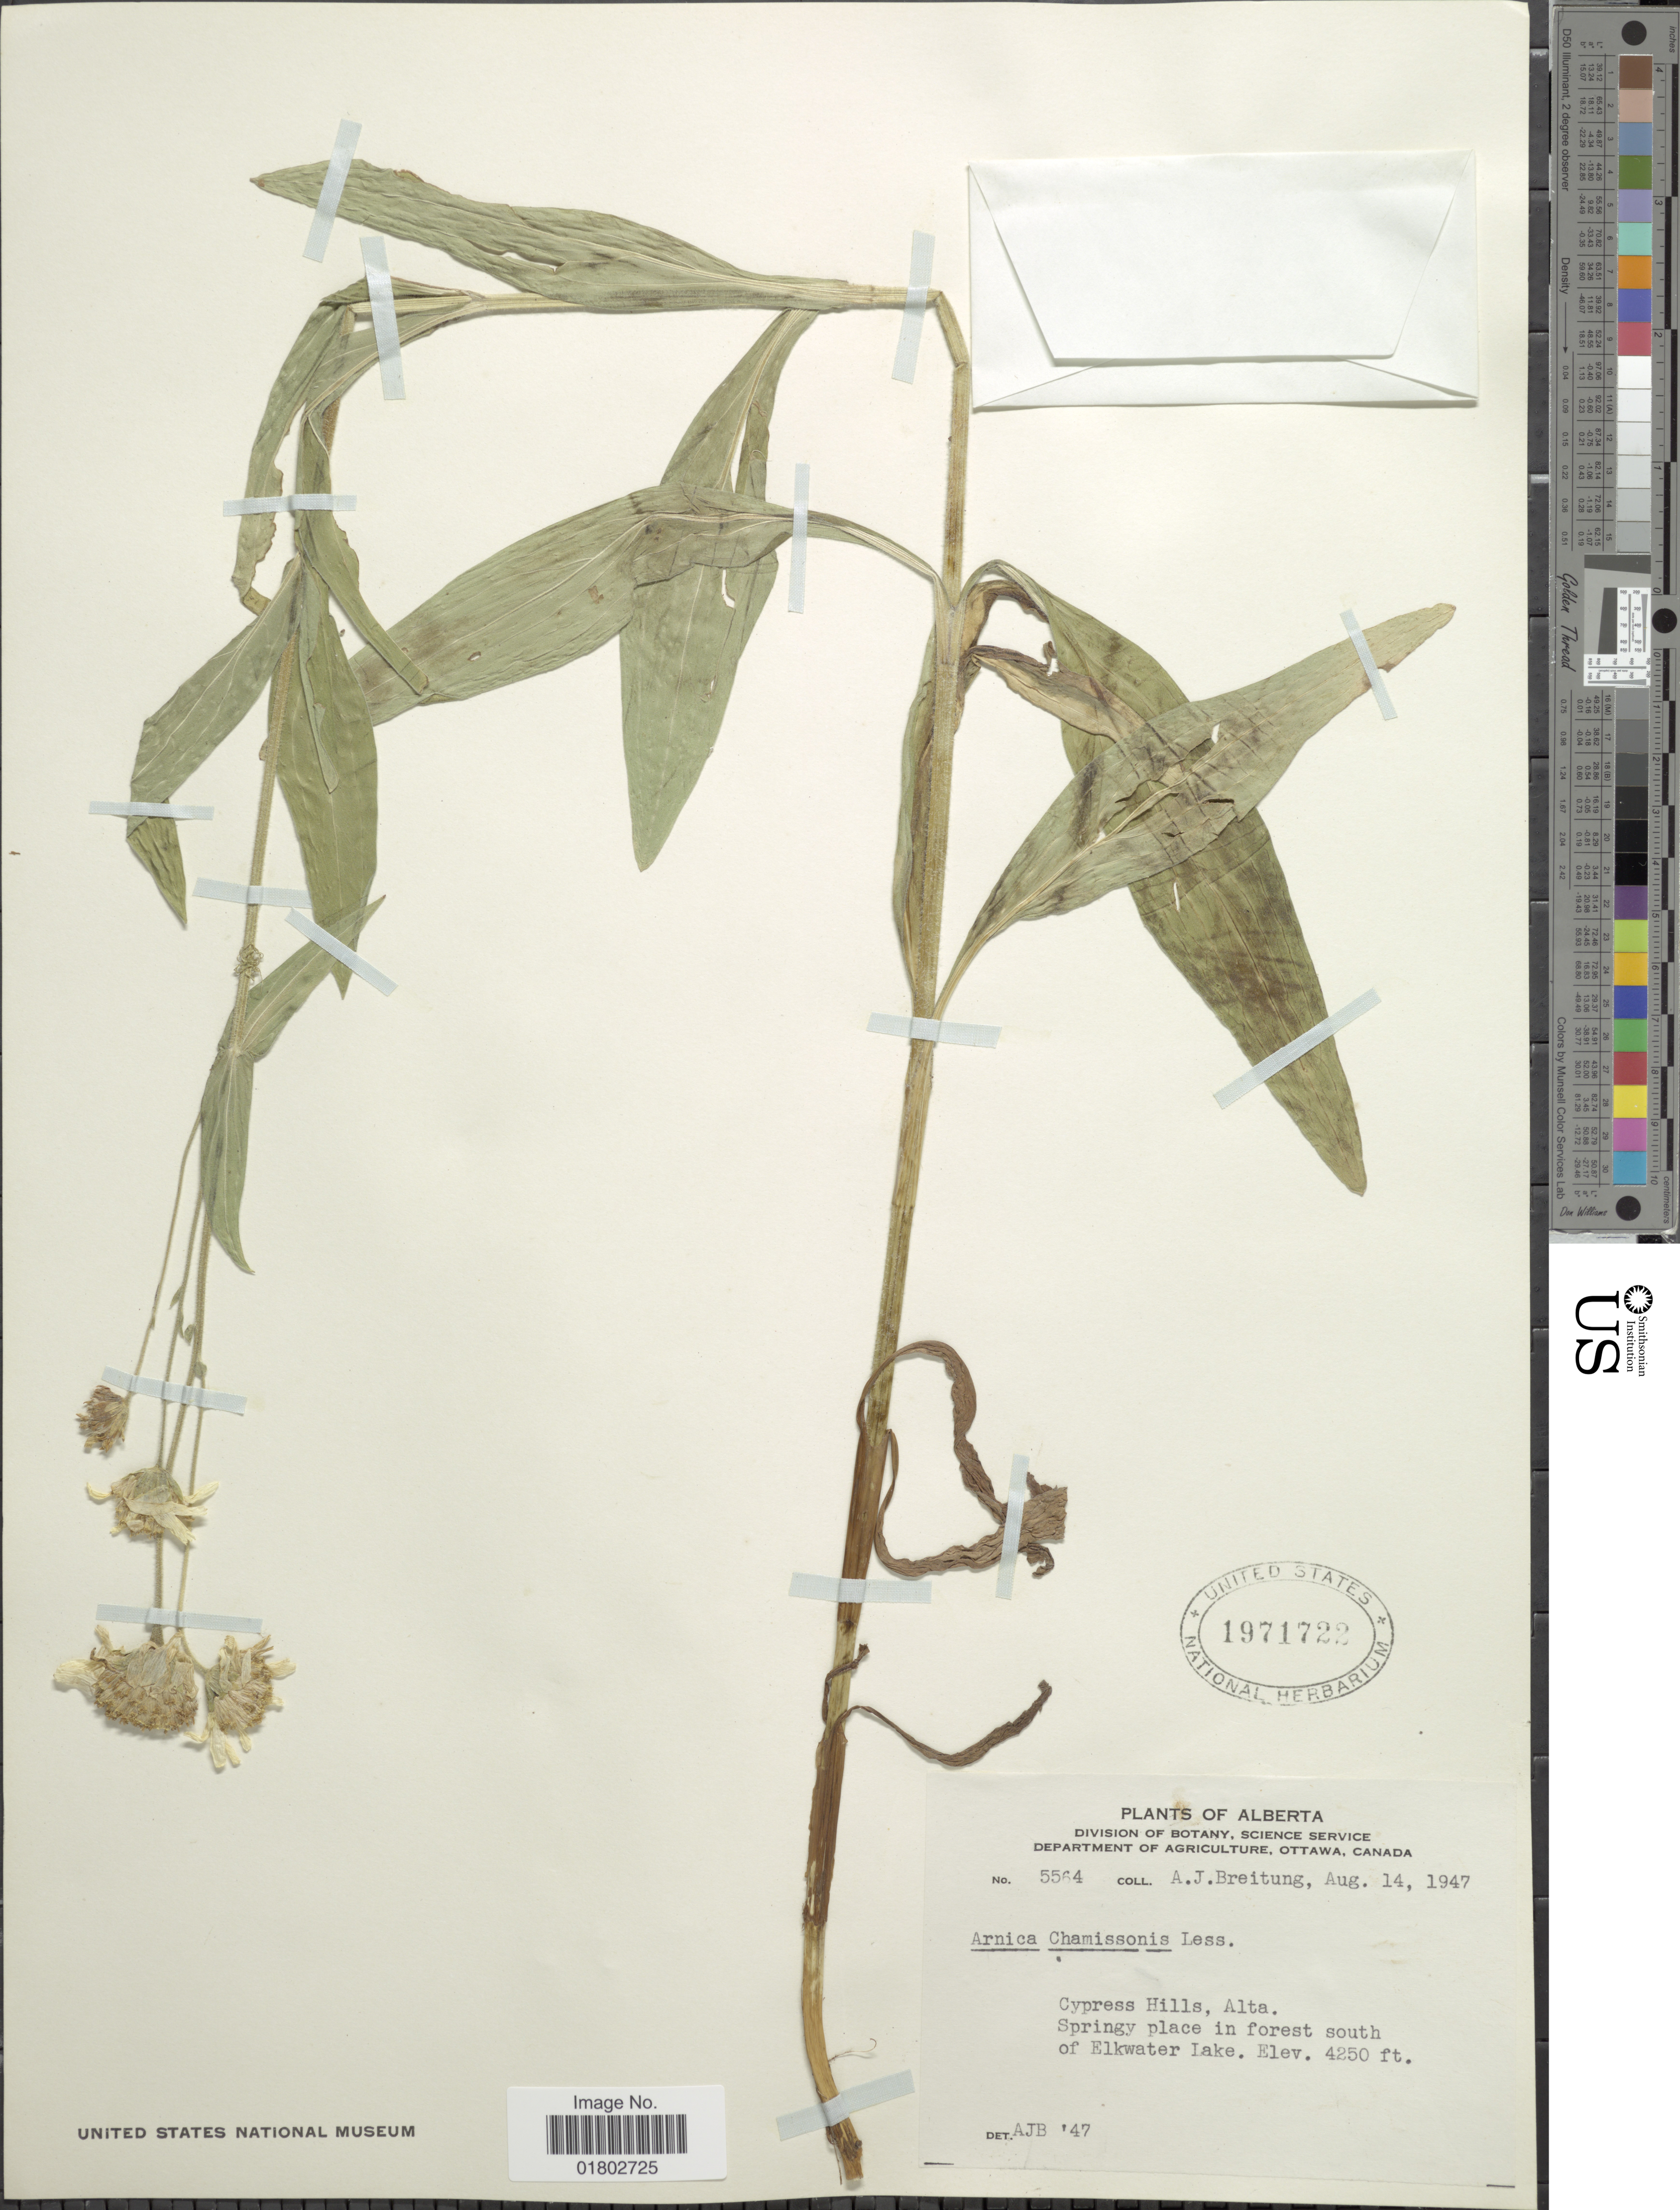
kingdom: Plantae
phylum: Tracheophyta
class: Magnoliopsida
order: Asterales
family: Asteraceae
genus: Arnica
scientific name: Arnica chamissonis subsp. genuina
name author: Maguire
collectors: A. Breitung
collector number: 5564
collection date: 1947-08-14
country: Canada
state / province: Alberta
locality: Cypress Hills, Alta, Springy place in forest south of Elkwater Lake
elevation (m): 1295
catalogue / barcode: US 1971722